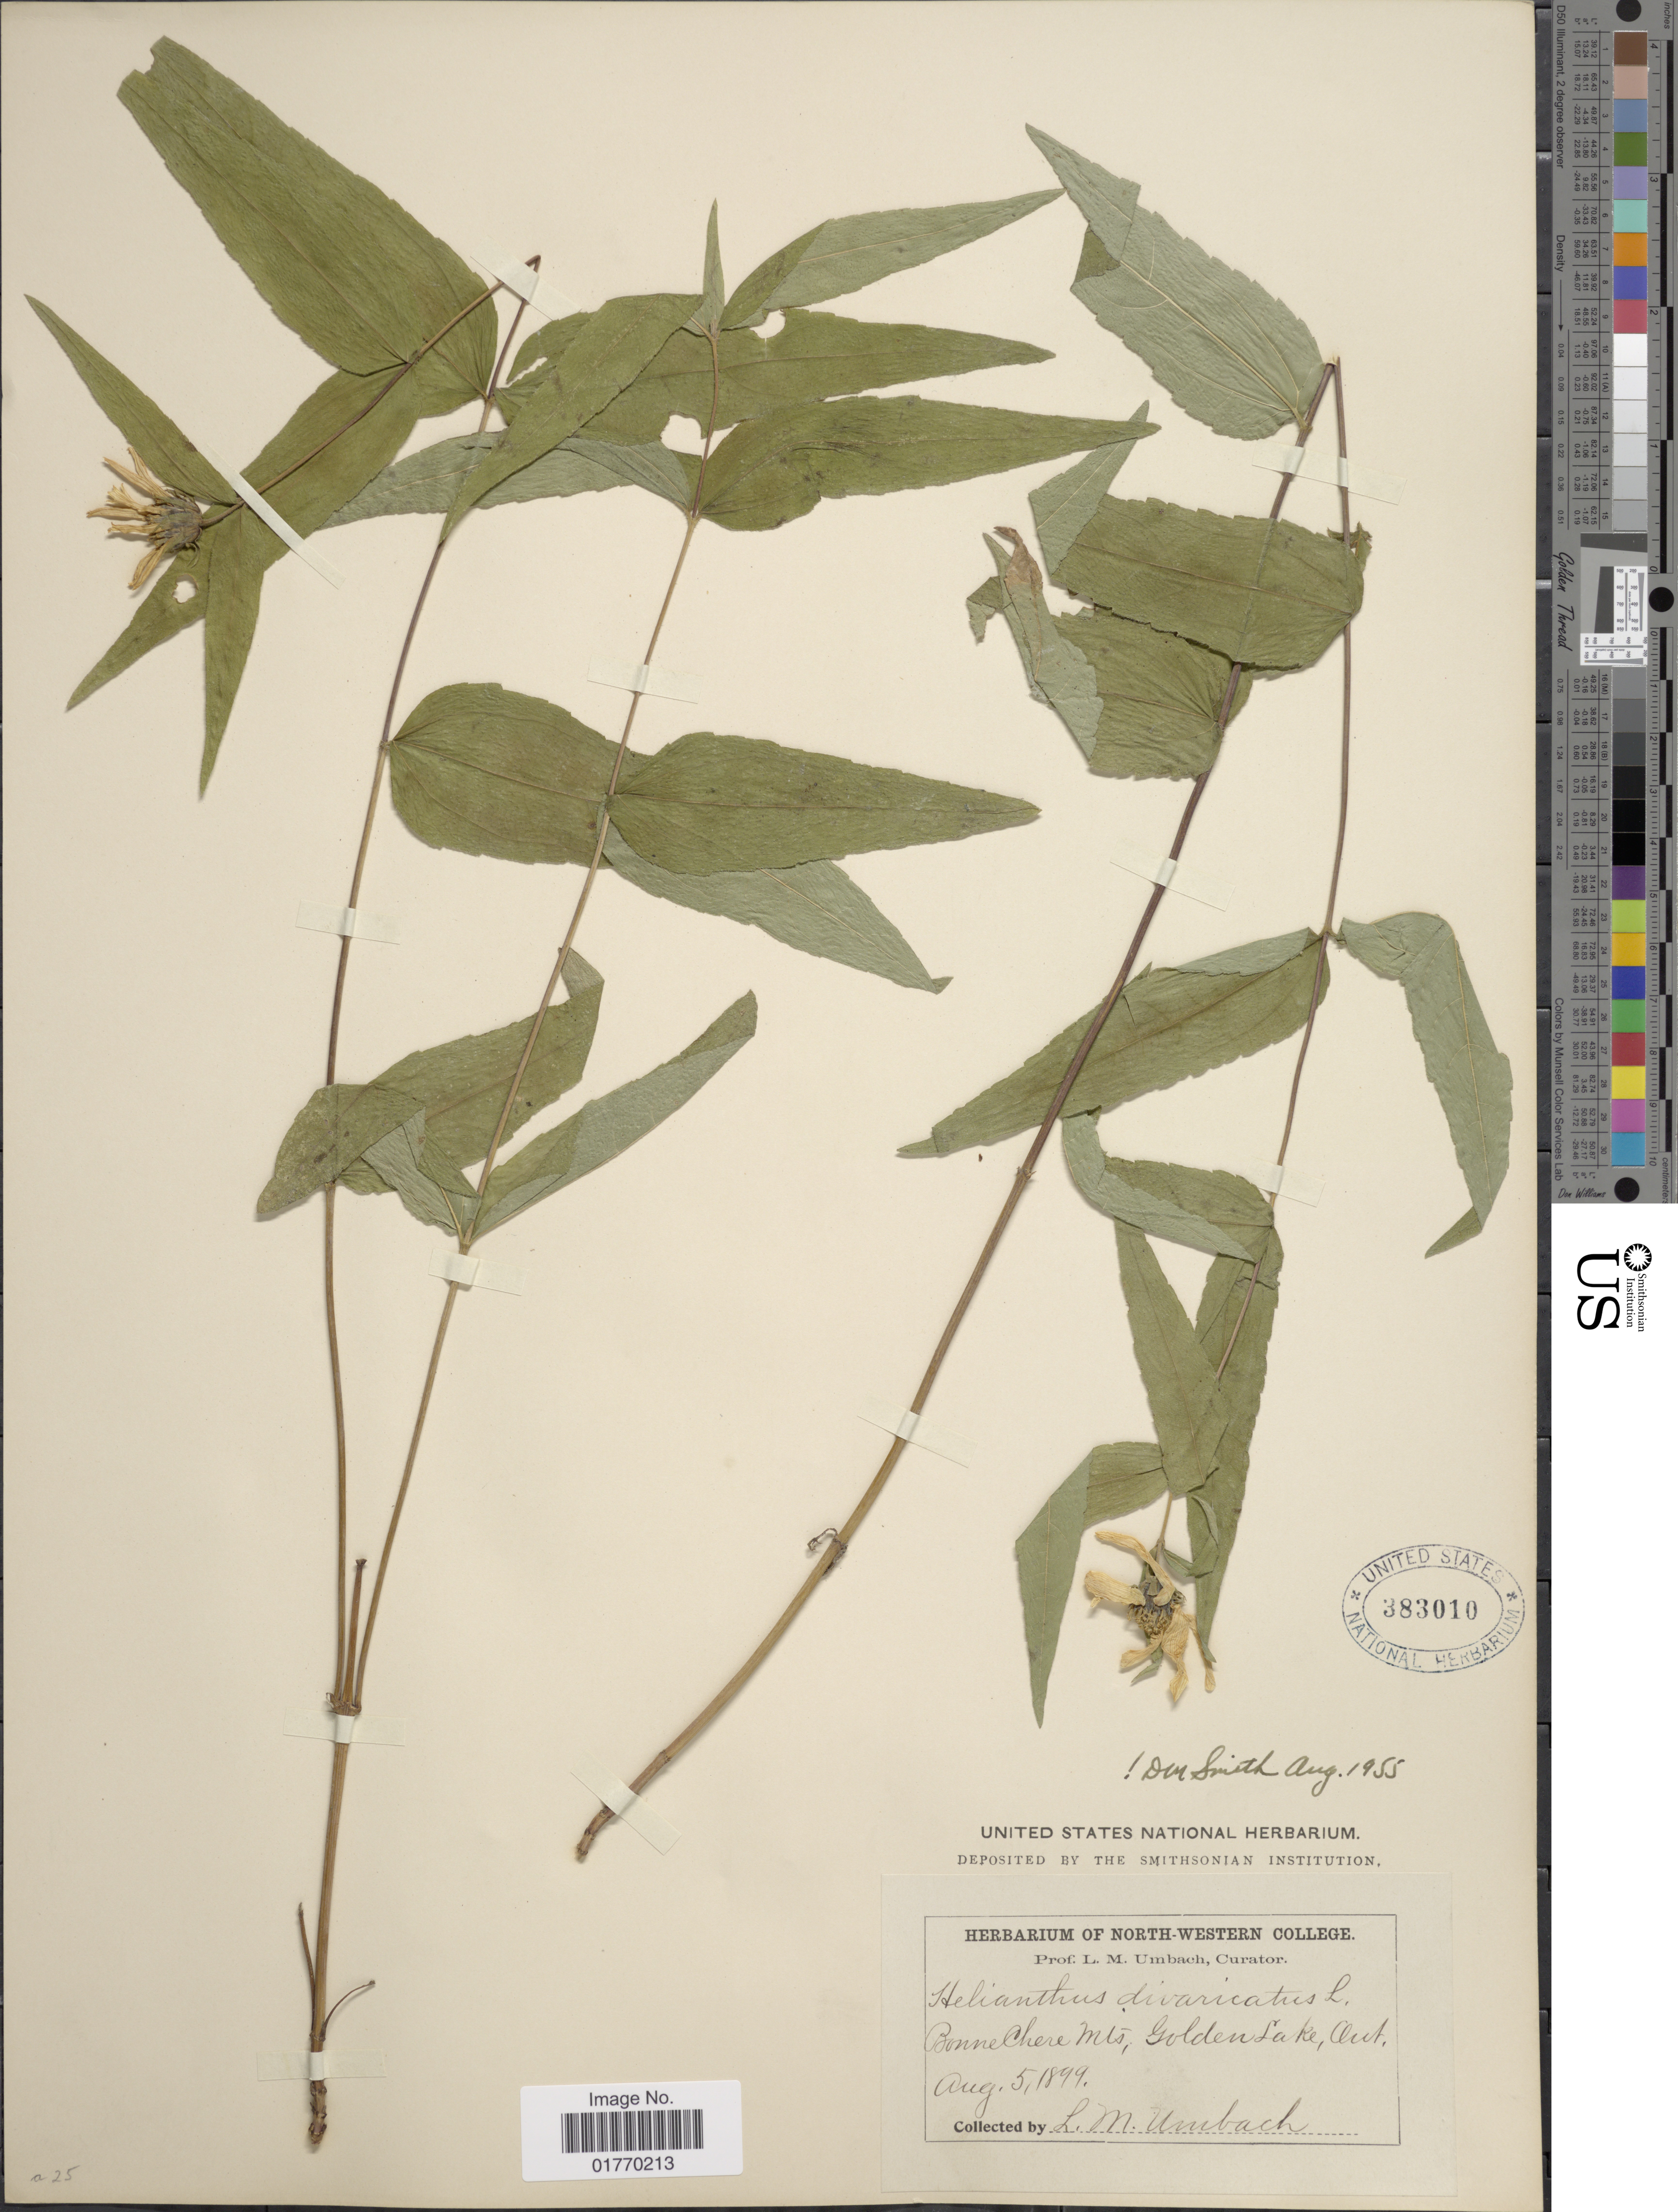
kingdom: Plantae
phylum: Tracheophyta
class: Magnoliopsida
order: Asterales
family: Asteraceae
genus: Helianthus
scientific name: Helianthus divaricatus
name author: L.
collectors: L. M. Umbach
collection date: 1899-08-05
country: Canada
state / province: Ontario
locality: Bonnechere Mts., Golden Lake, Ont.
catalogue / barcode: US 383010